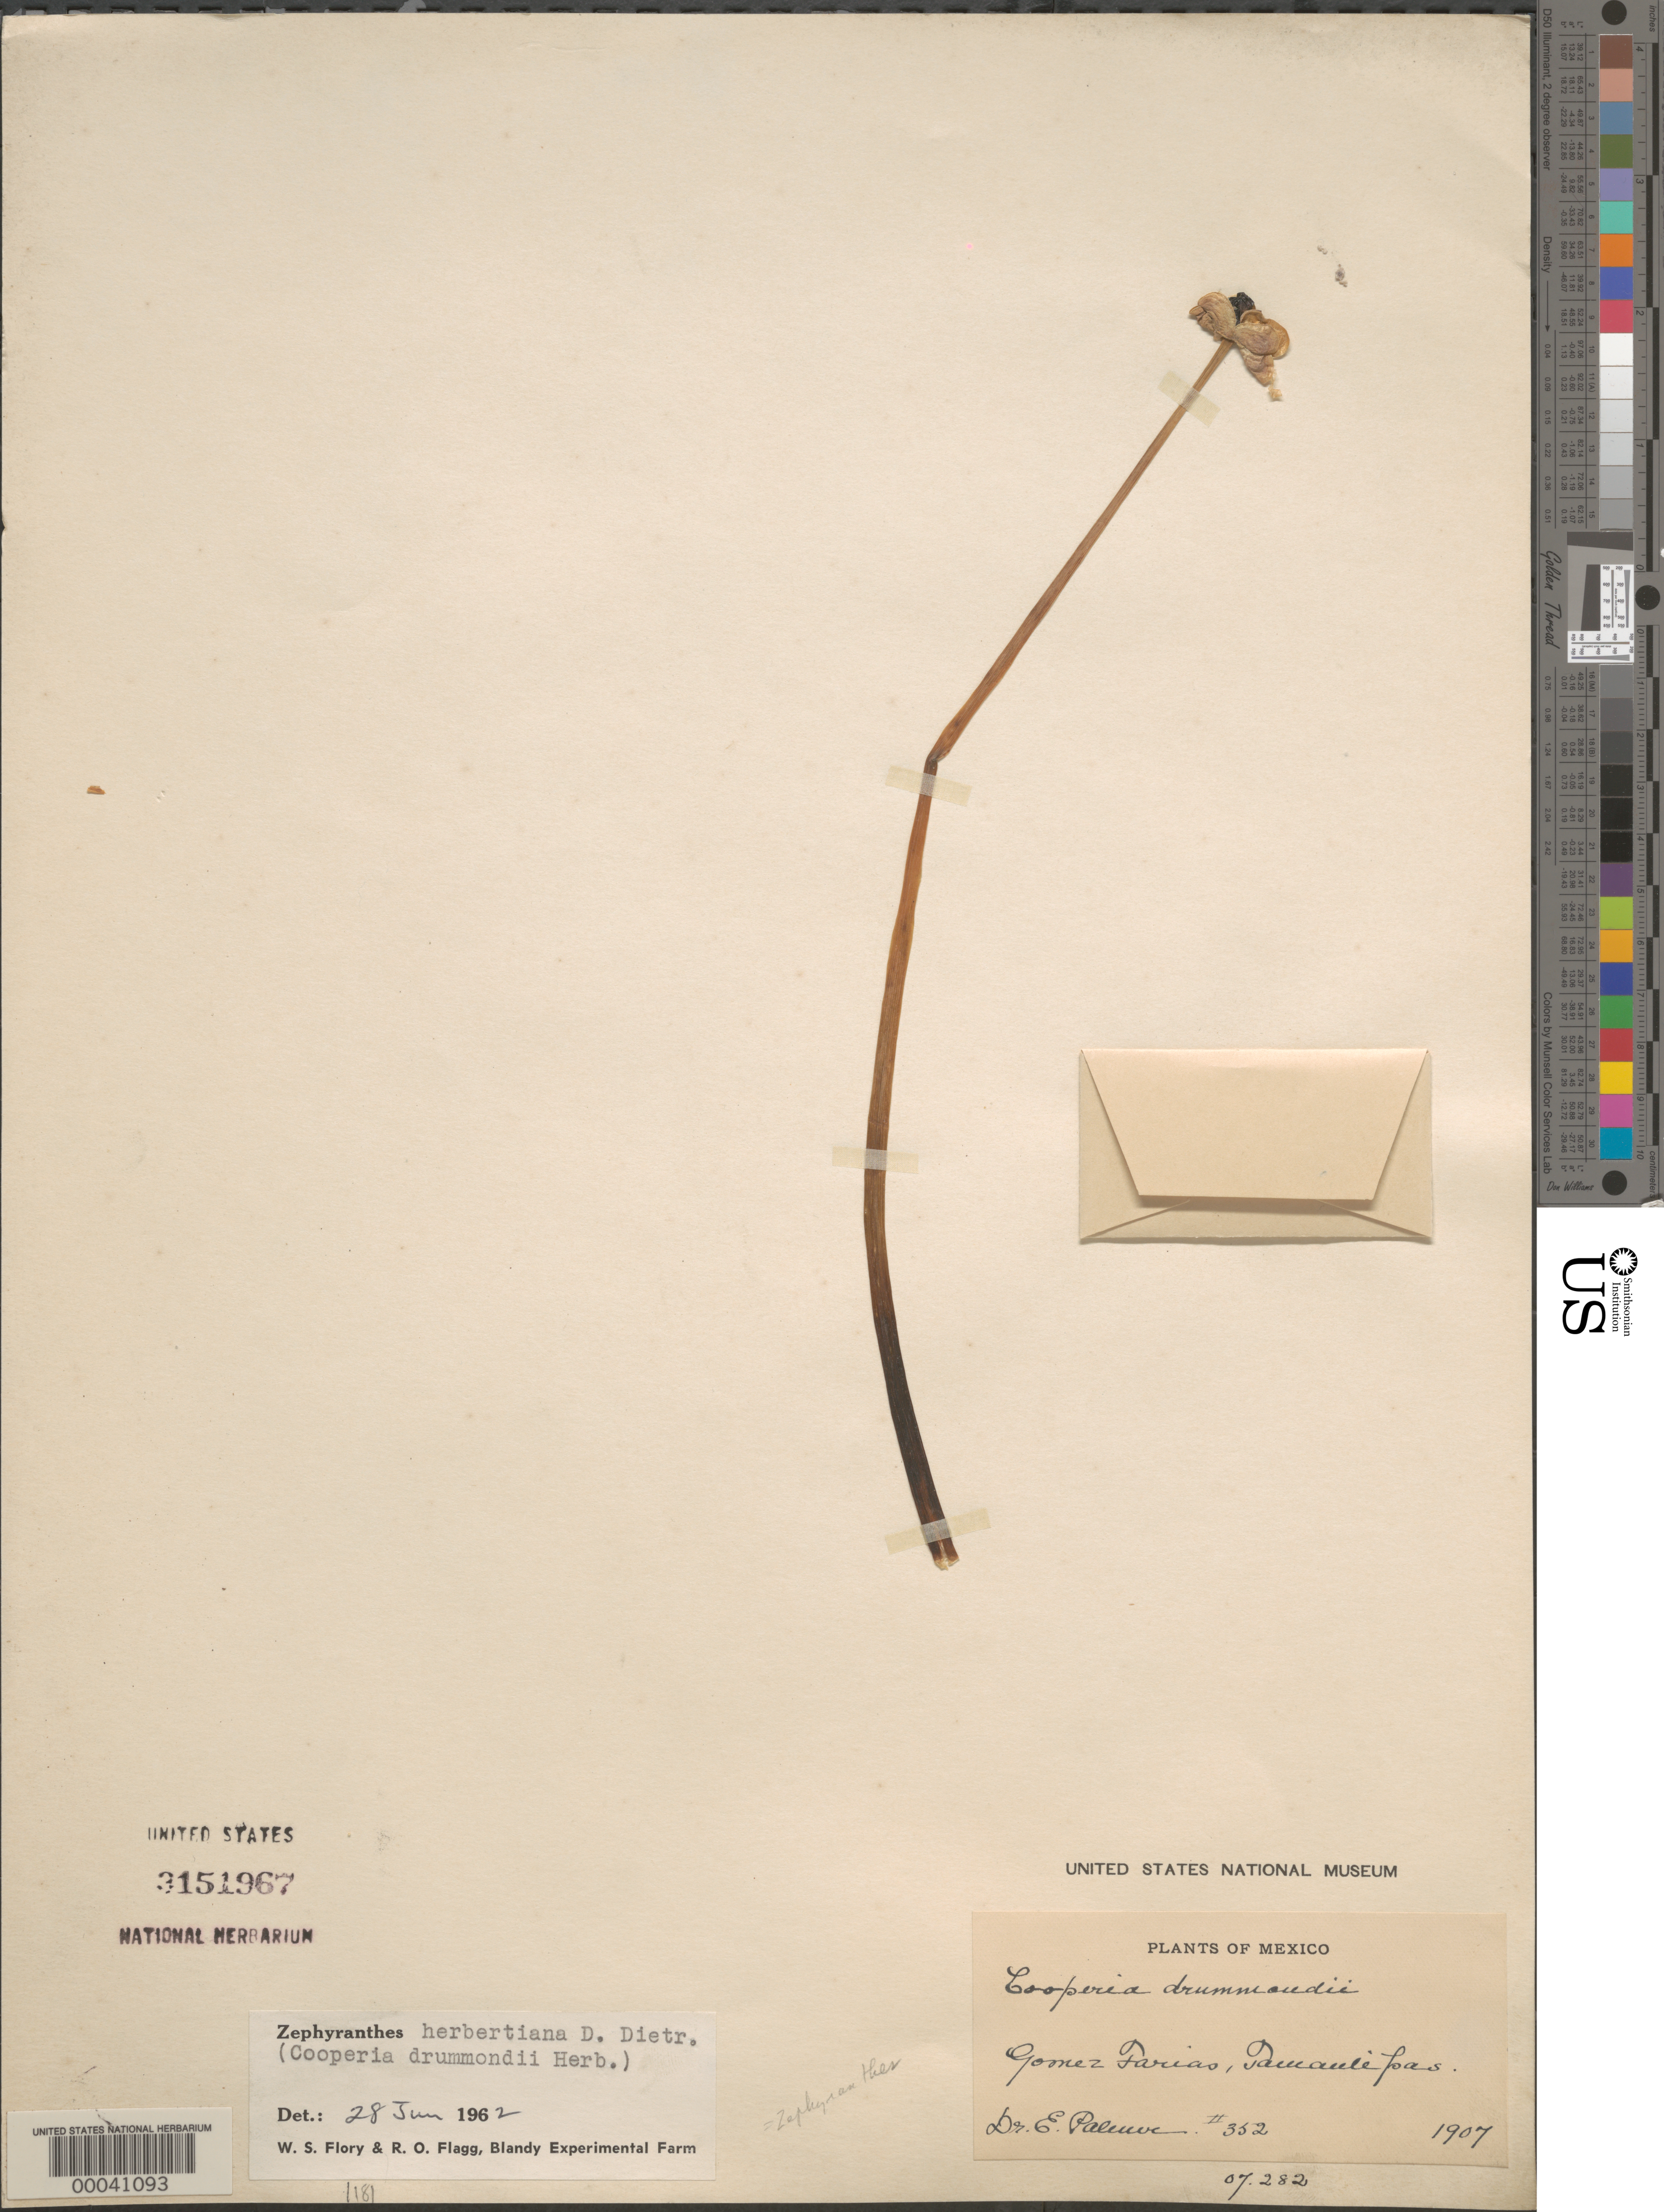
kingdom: Plantae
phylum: Tracheophyta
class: Liliopsida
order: Asparagales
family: Amaryllidaceae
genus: Zephyranthes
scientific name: Zephyranthes herbertiana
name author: D. Dietr.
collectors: E. Paleuve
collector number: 352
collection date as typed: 1907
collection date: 1907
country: Mexico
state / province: Tamaulipas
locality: Gomez Farias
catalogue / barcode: US 3151967